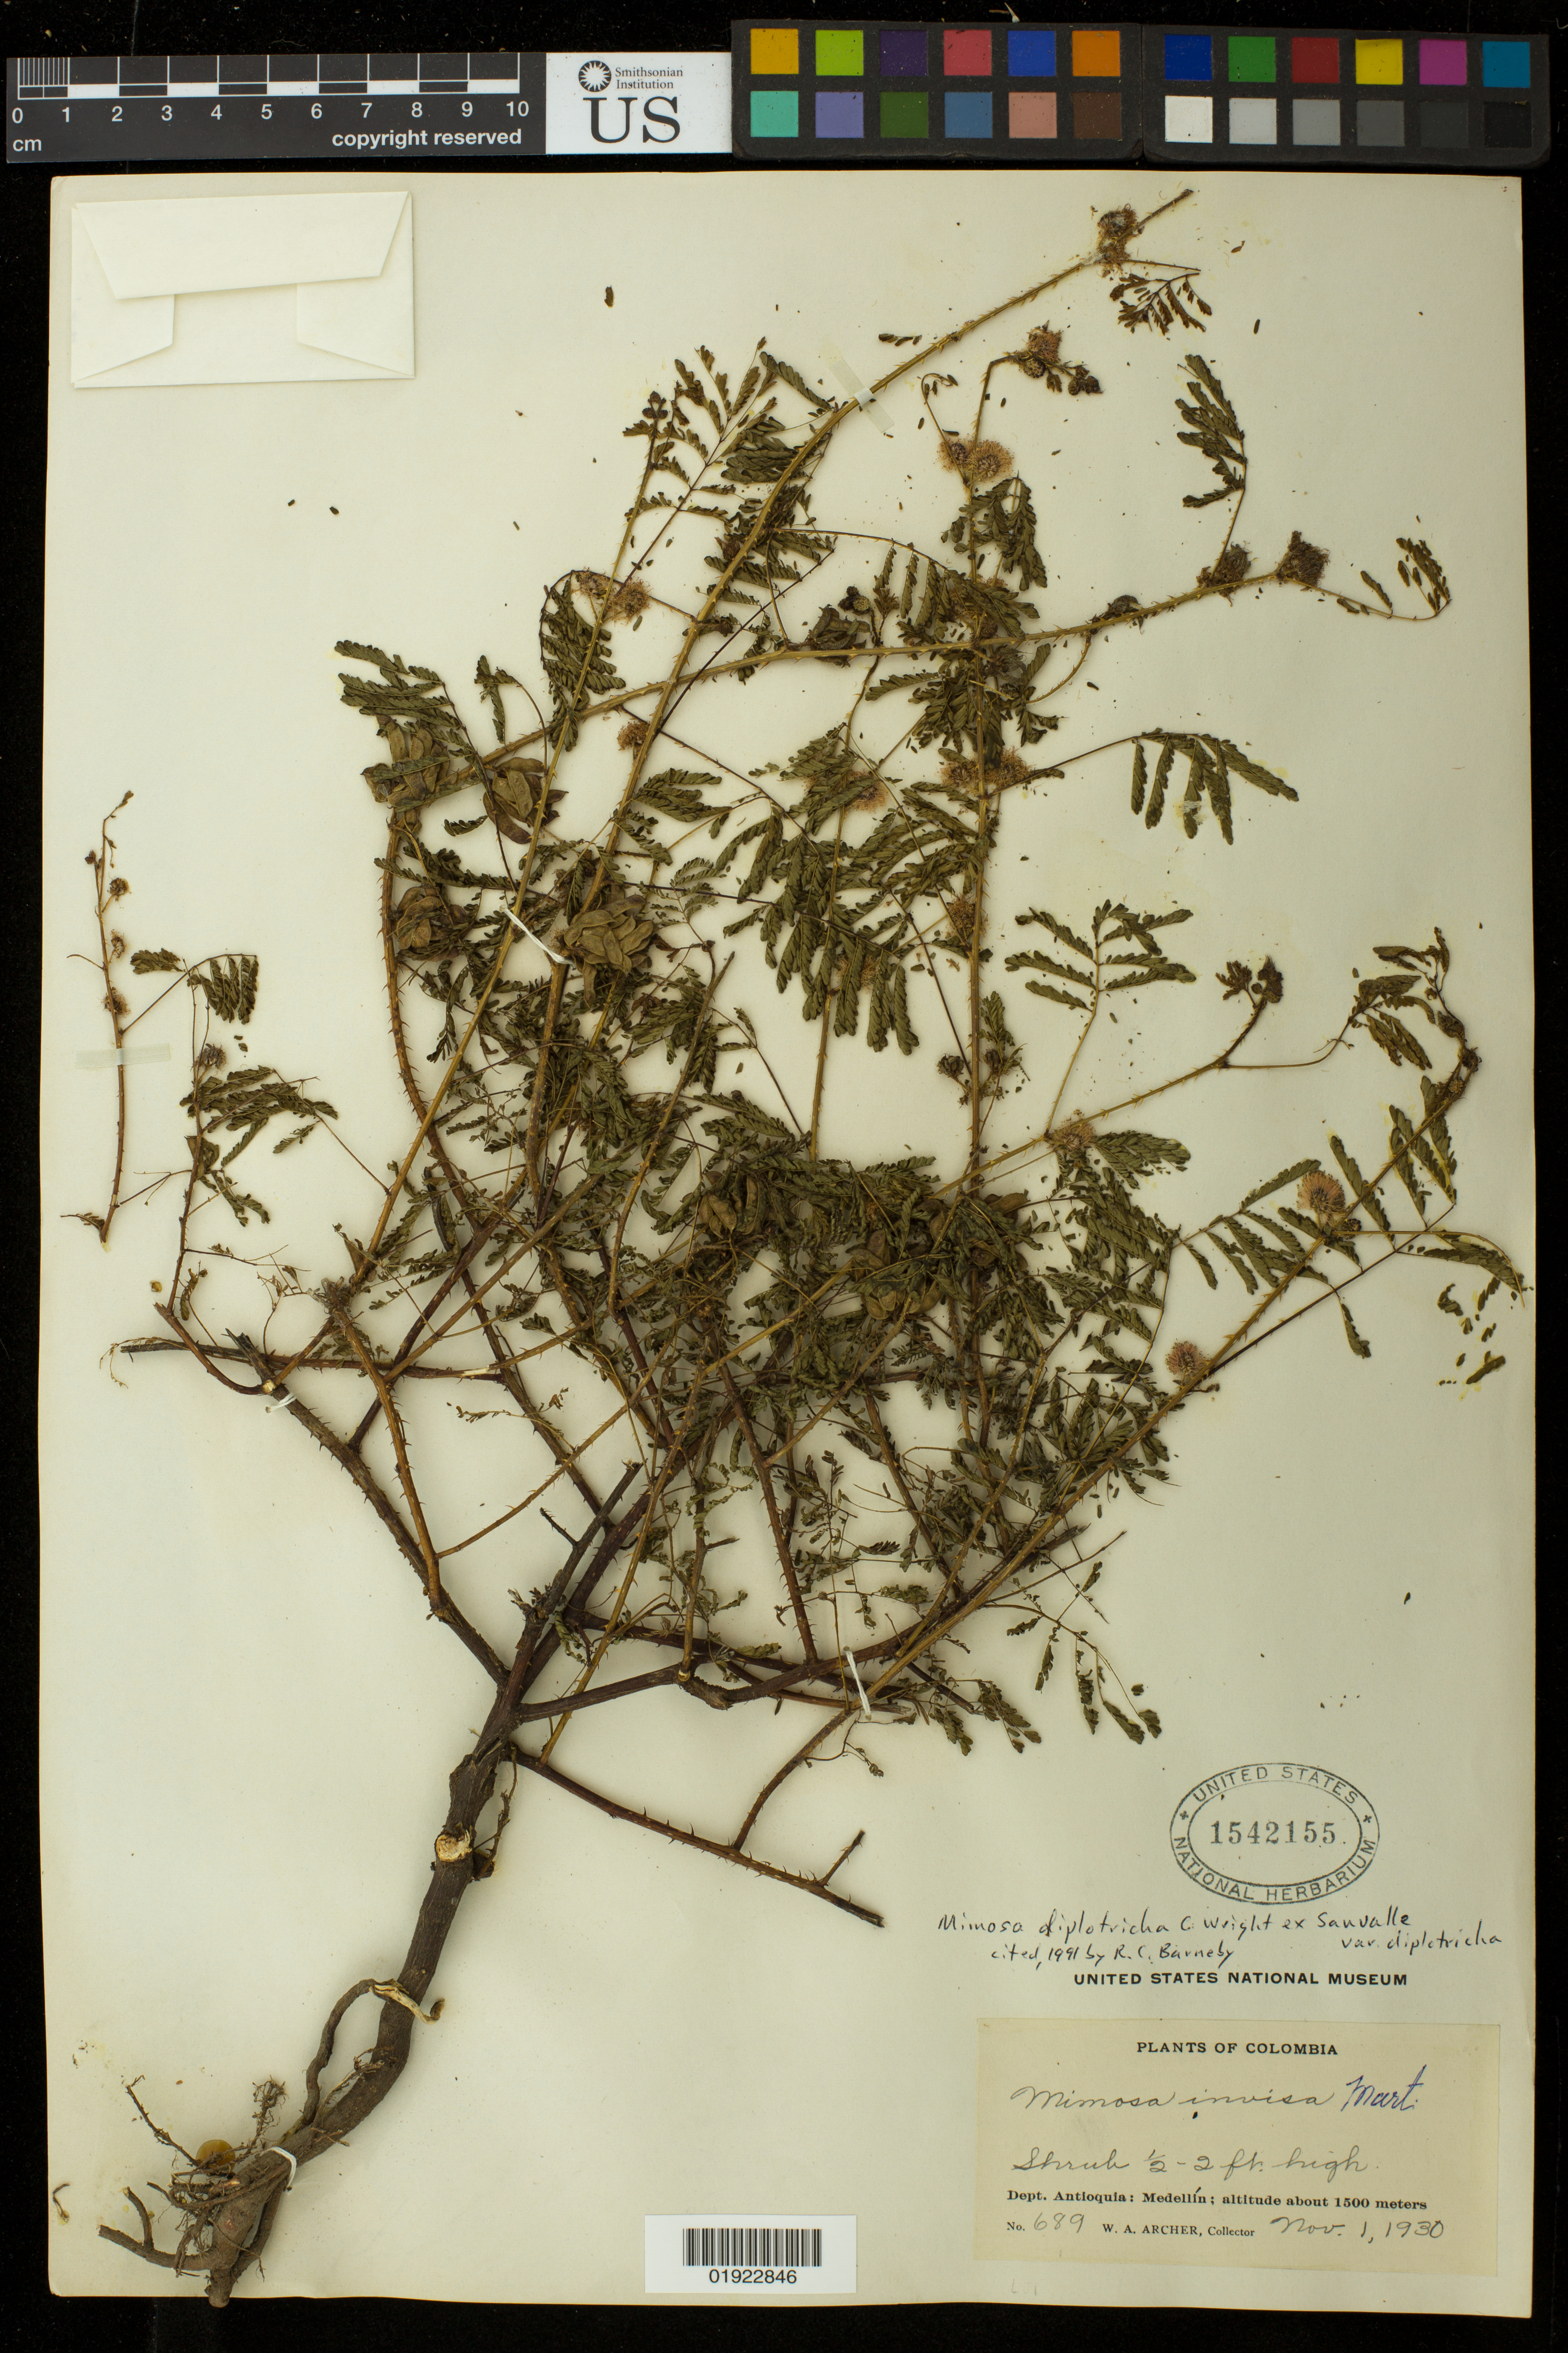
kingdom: Plantae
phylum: Tracheophyta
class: Magnoliopsida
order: Fabales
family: Fabaceae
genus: Mimosa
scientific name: Mimosa diplotricha var. diplotricha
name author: C. Wright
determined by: Barneby, Rupert C., (NY)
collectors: W. Archer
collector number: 689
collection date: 1930-11-01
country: Colombia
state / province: Antioquia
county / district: Medellín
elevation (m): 1500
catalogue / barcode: US 1542155